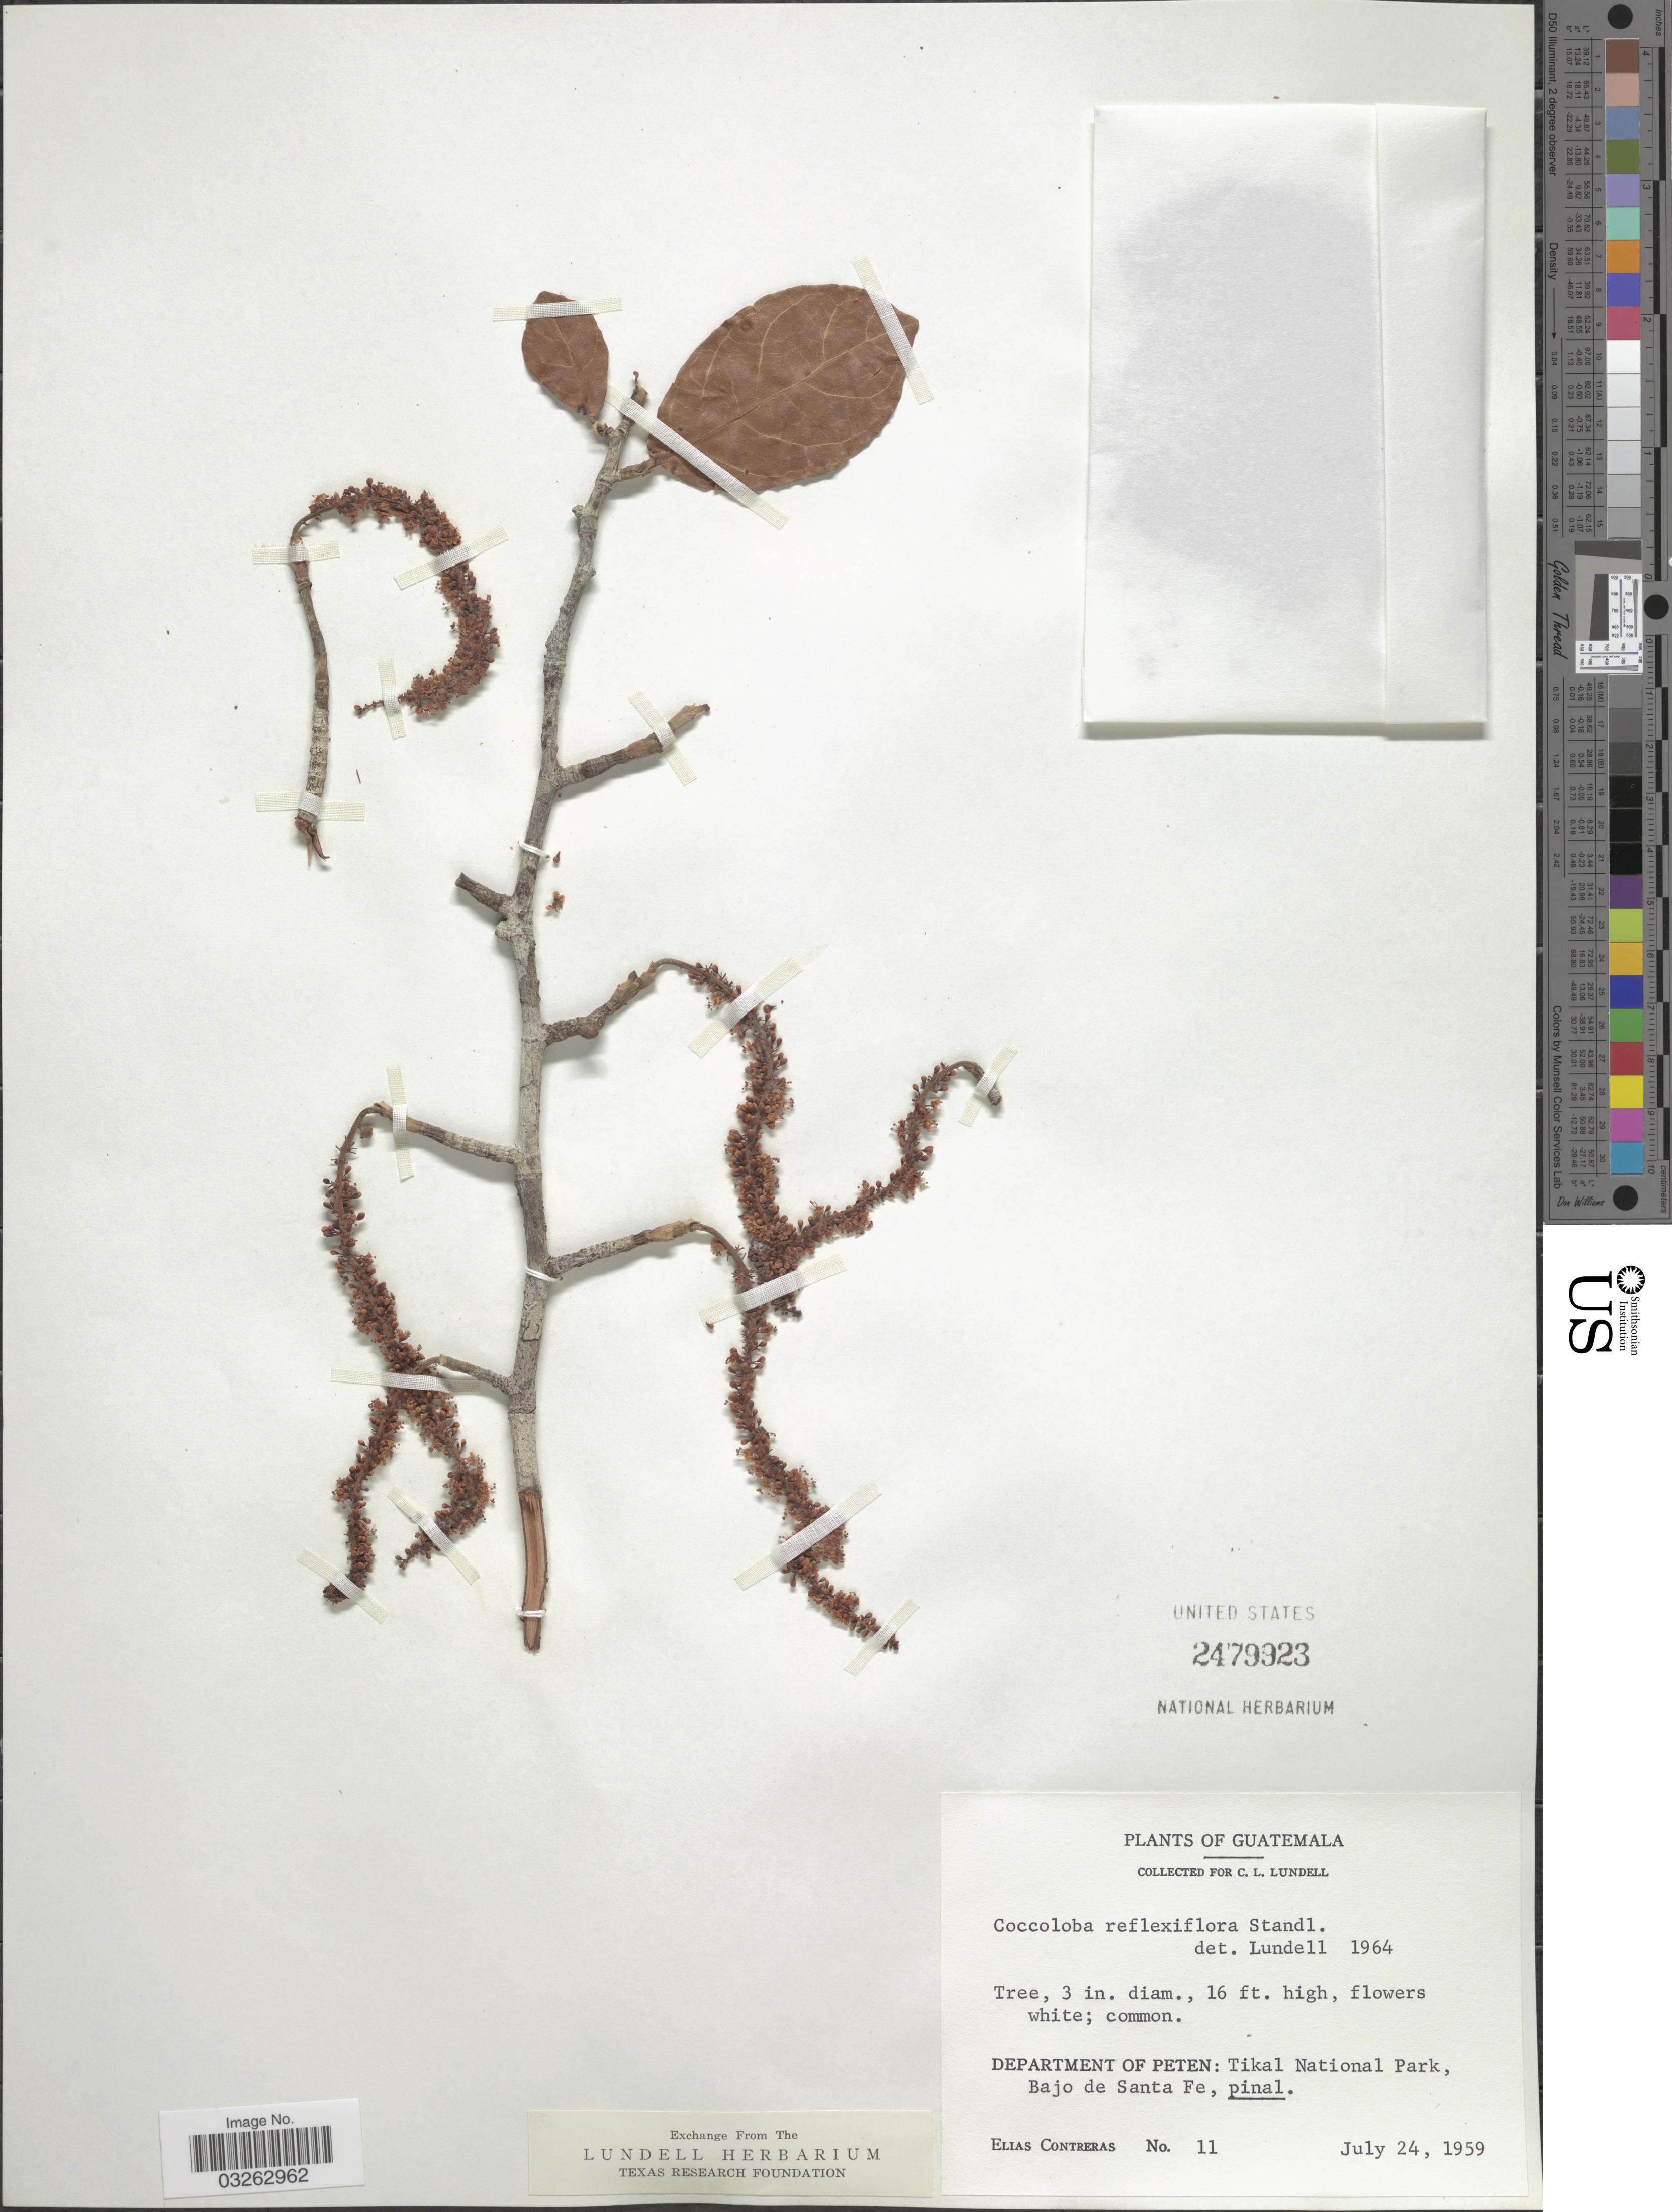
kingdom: Plantae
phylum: Tracheophyta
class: Magnoliopsida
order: Caryophyllales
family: Polygonaceae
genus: Coccoloba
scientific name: Coccoloba reflexiflora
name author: Standl.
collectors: E. Contreras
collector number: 11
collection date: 1959-07-24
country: Guatemala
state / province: El Petén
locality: Department of Peten: Tikal National Park, Bajo de Santa Fe.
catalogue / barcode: US 2479923